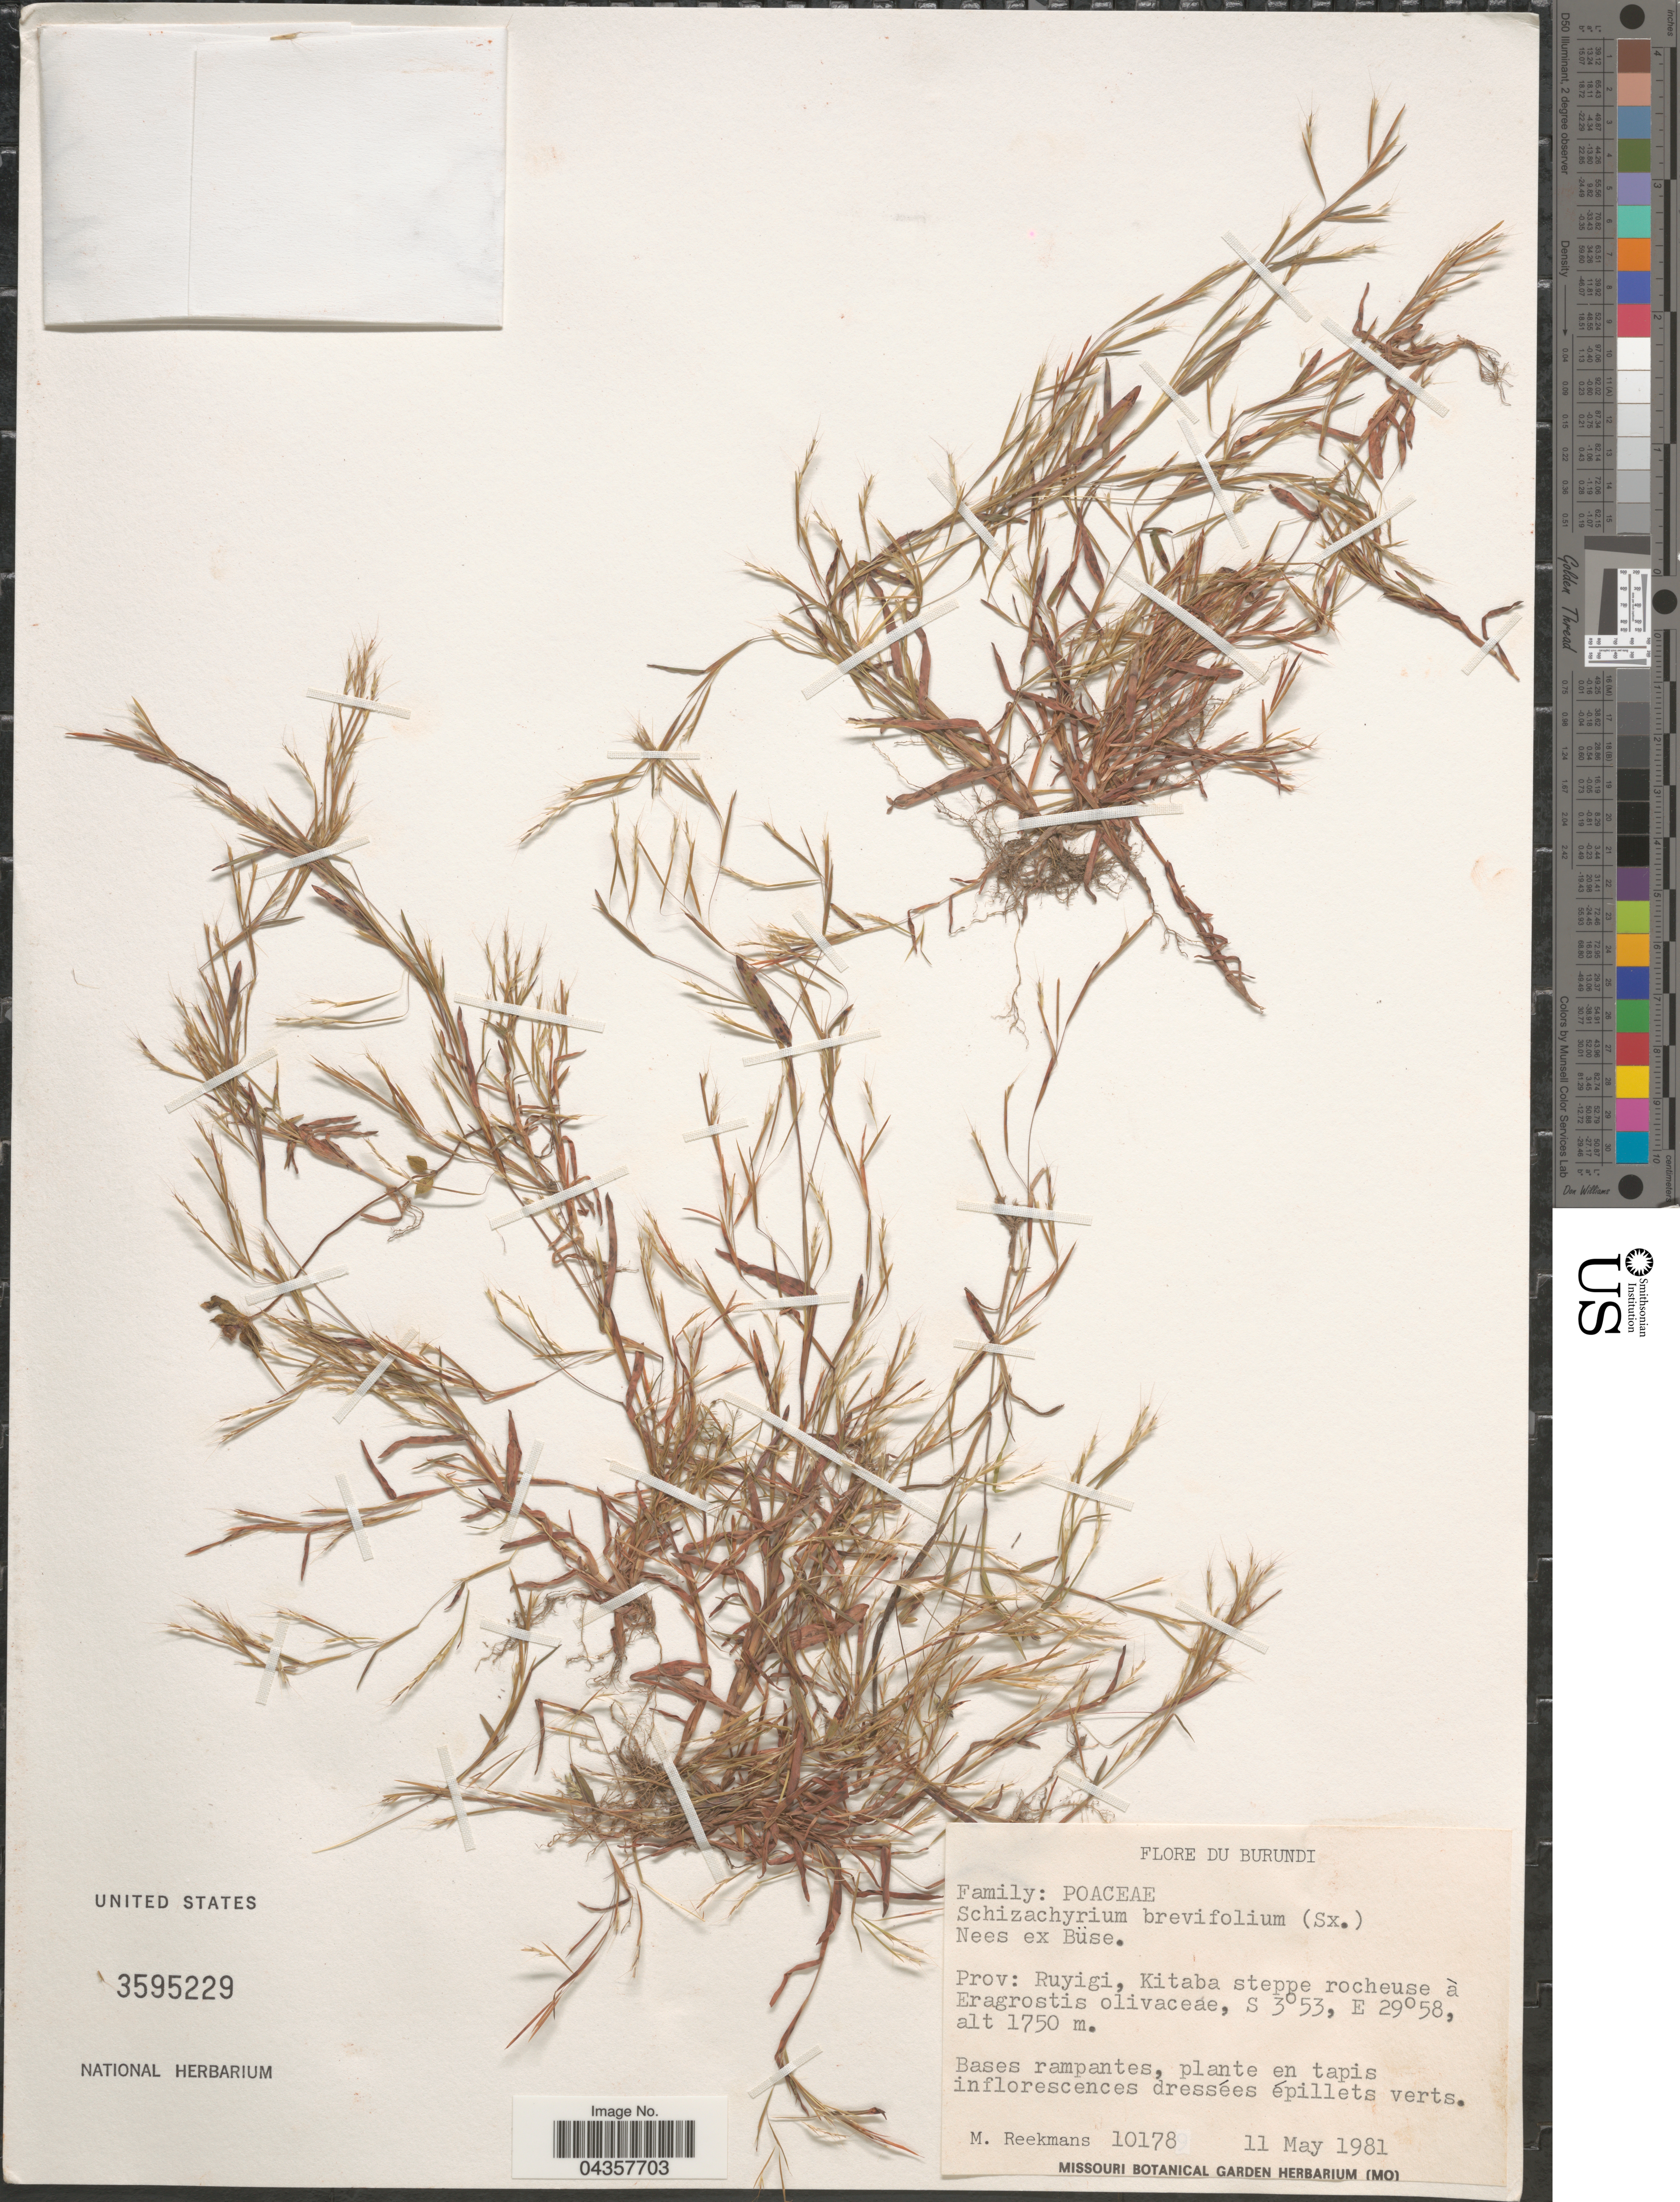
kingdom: Plantae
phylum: Tracheophyta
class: Liliopsida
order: Poales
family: Poaceae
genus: Schizachyrium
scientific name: Schizachyrium brevifolium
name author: (Sw.) Nees ex Büse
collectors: M. Reekmans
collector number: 10178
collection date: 1981-05-11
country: Burundi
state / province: Ruyigi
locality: Kitaba steppe rocheuse à Eragrostis olivaceae.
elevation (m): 1750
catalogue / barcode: US 3595229